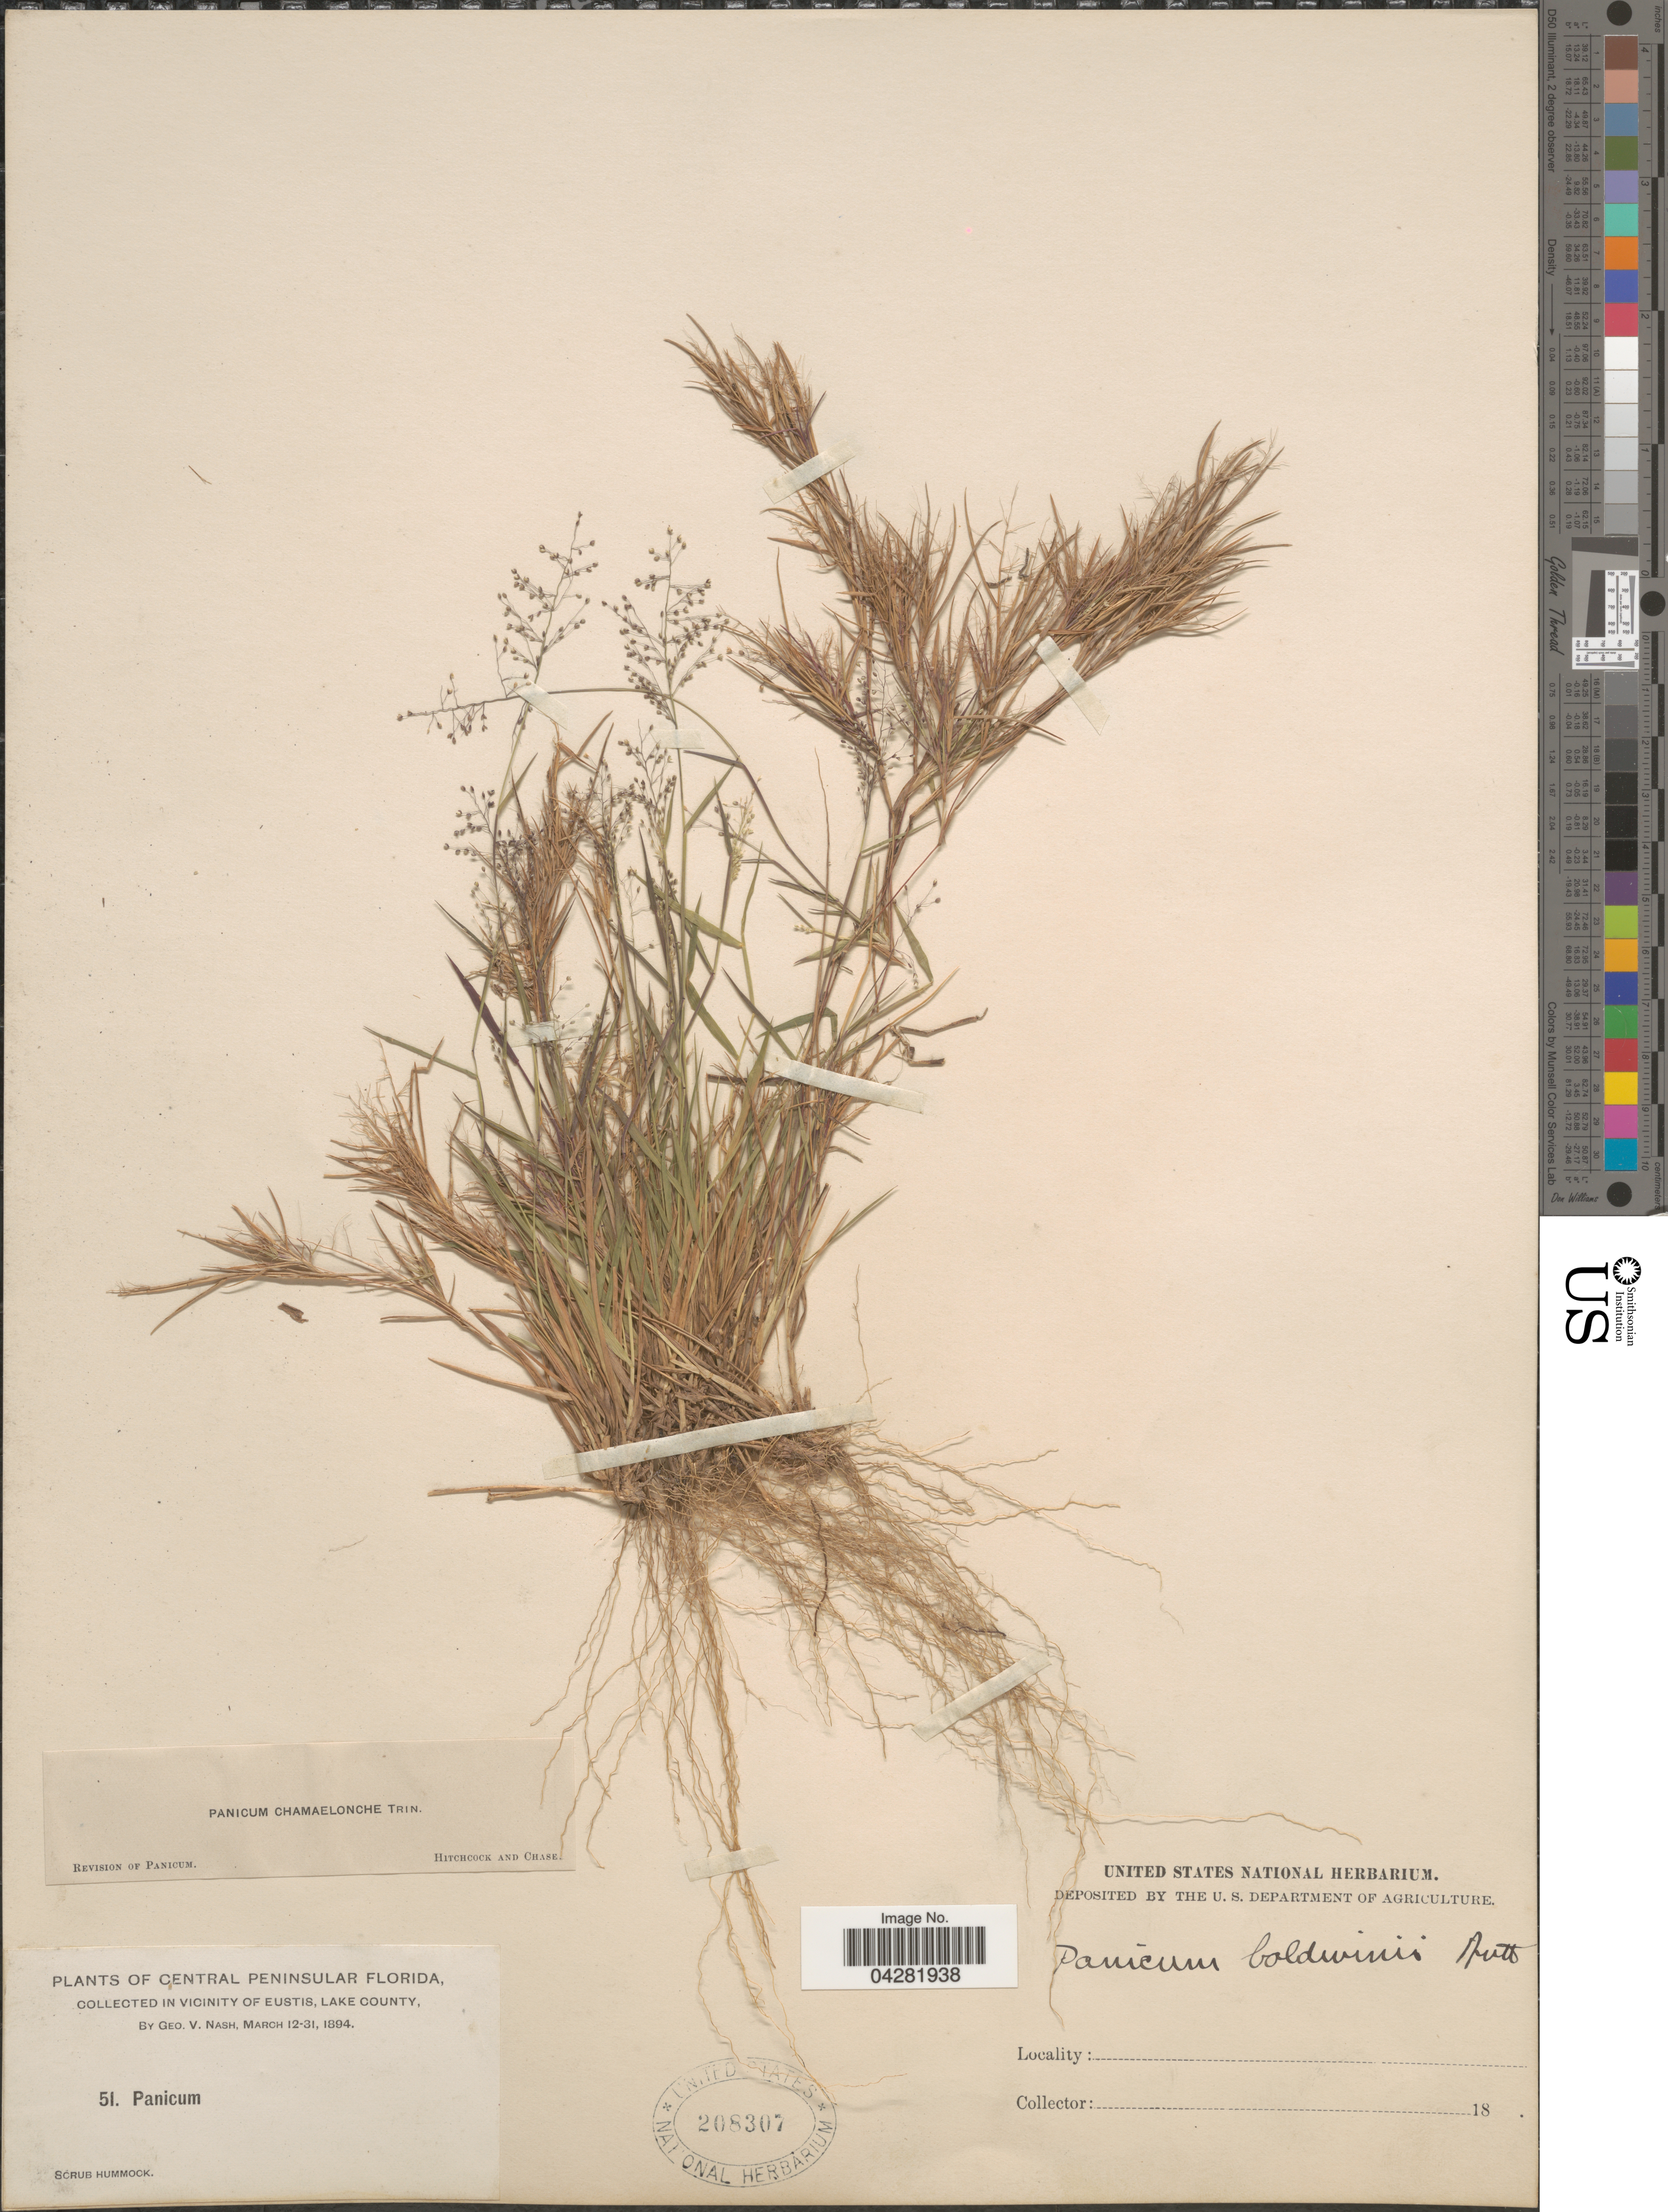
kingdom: Plantae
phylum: Tracheophyta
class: Liliopsida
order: Poales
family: Poaceae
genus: Dichanthelium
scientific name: Dichanthelium ensifolium var. ensifolium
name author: (Baldwin ex Elliot) Gould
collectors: G. V. Nash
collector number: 51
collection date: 1894-03-12/1894-03-31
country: United States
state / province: Florida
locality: Central Peninsular Florida. In Vicinity of Eustis, Lake County.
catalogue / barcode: US 208307